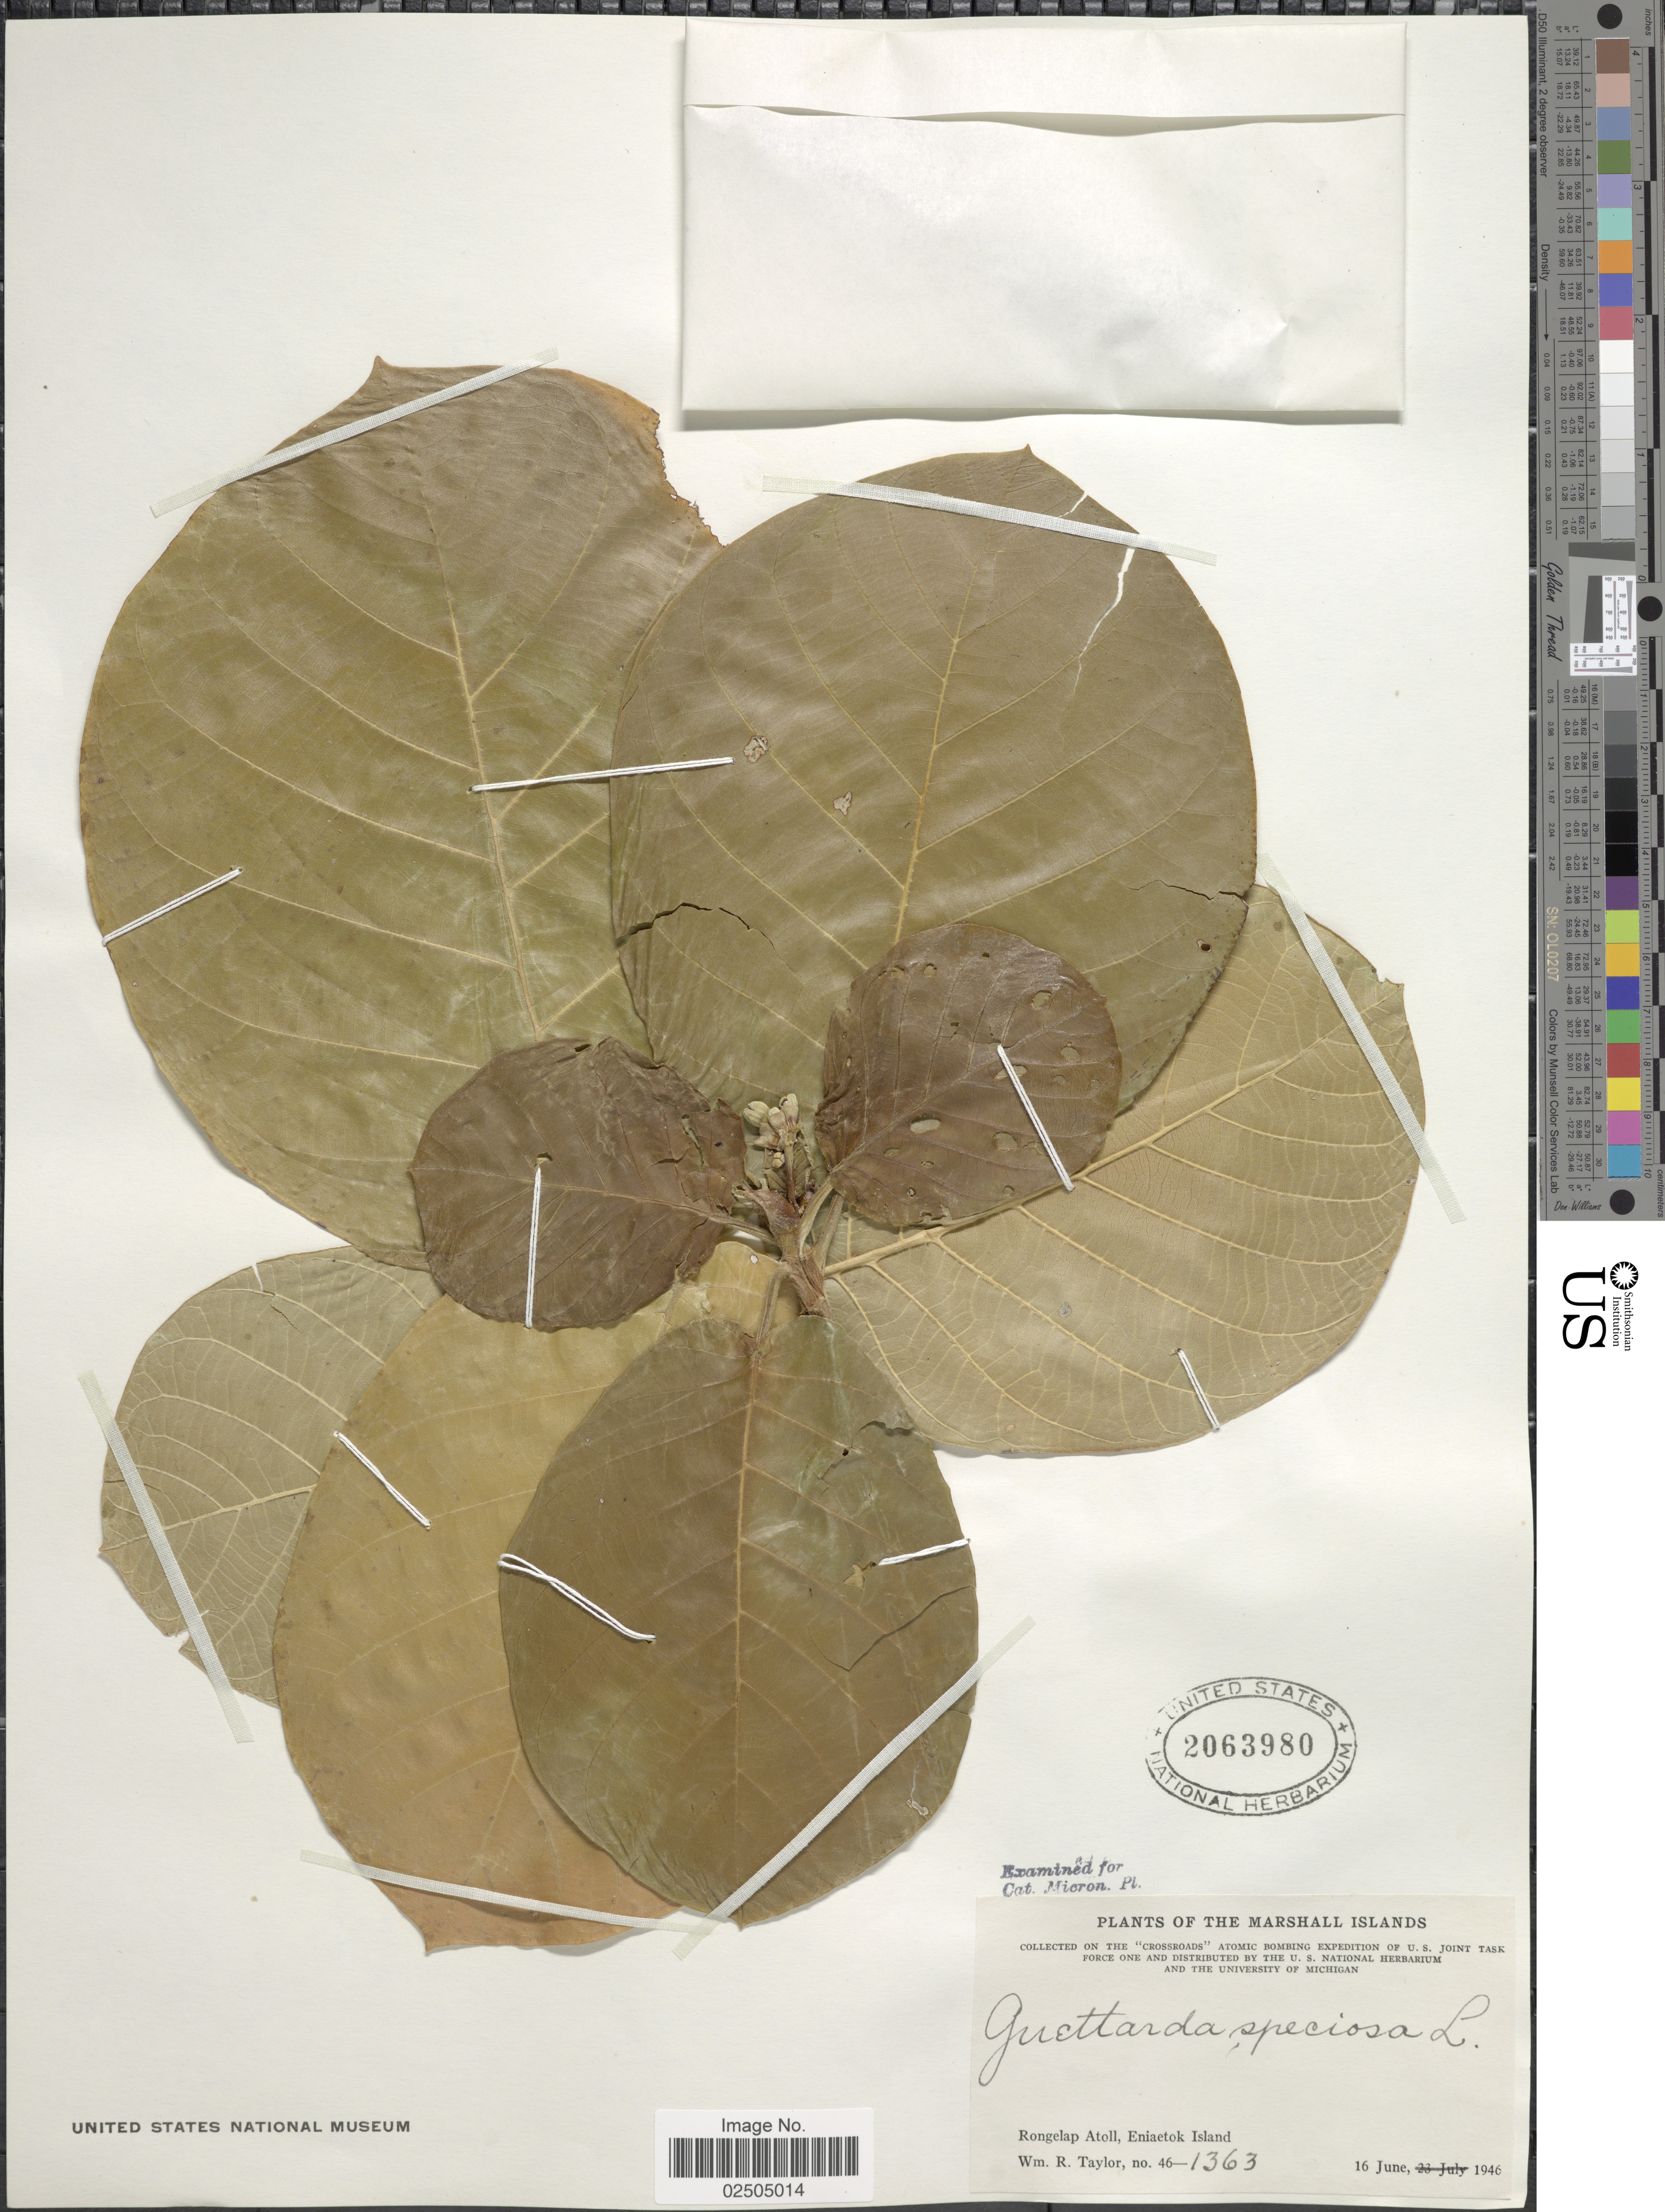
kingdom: Plantae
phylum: Tracheophyta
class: Magnoliopsida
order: Gentianales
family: Rubiaceae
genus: Guettarda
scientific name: Guettarda speciosa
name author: L.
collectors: W. R. Taylor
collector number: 46-1363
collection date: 1946-06-16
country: Marshall Islands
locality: The Marshall Islands, Rongelap Atoll, Eniaetok Island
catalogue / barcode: US 2063980